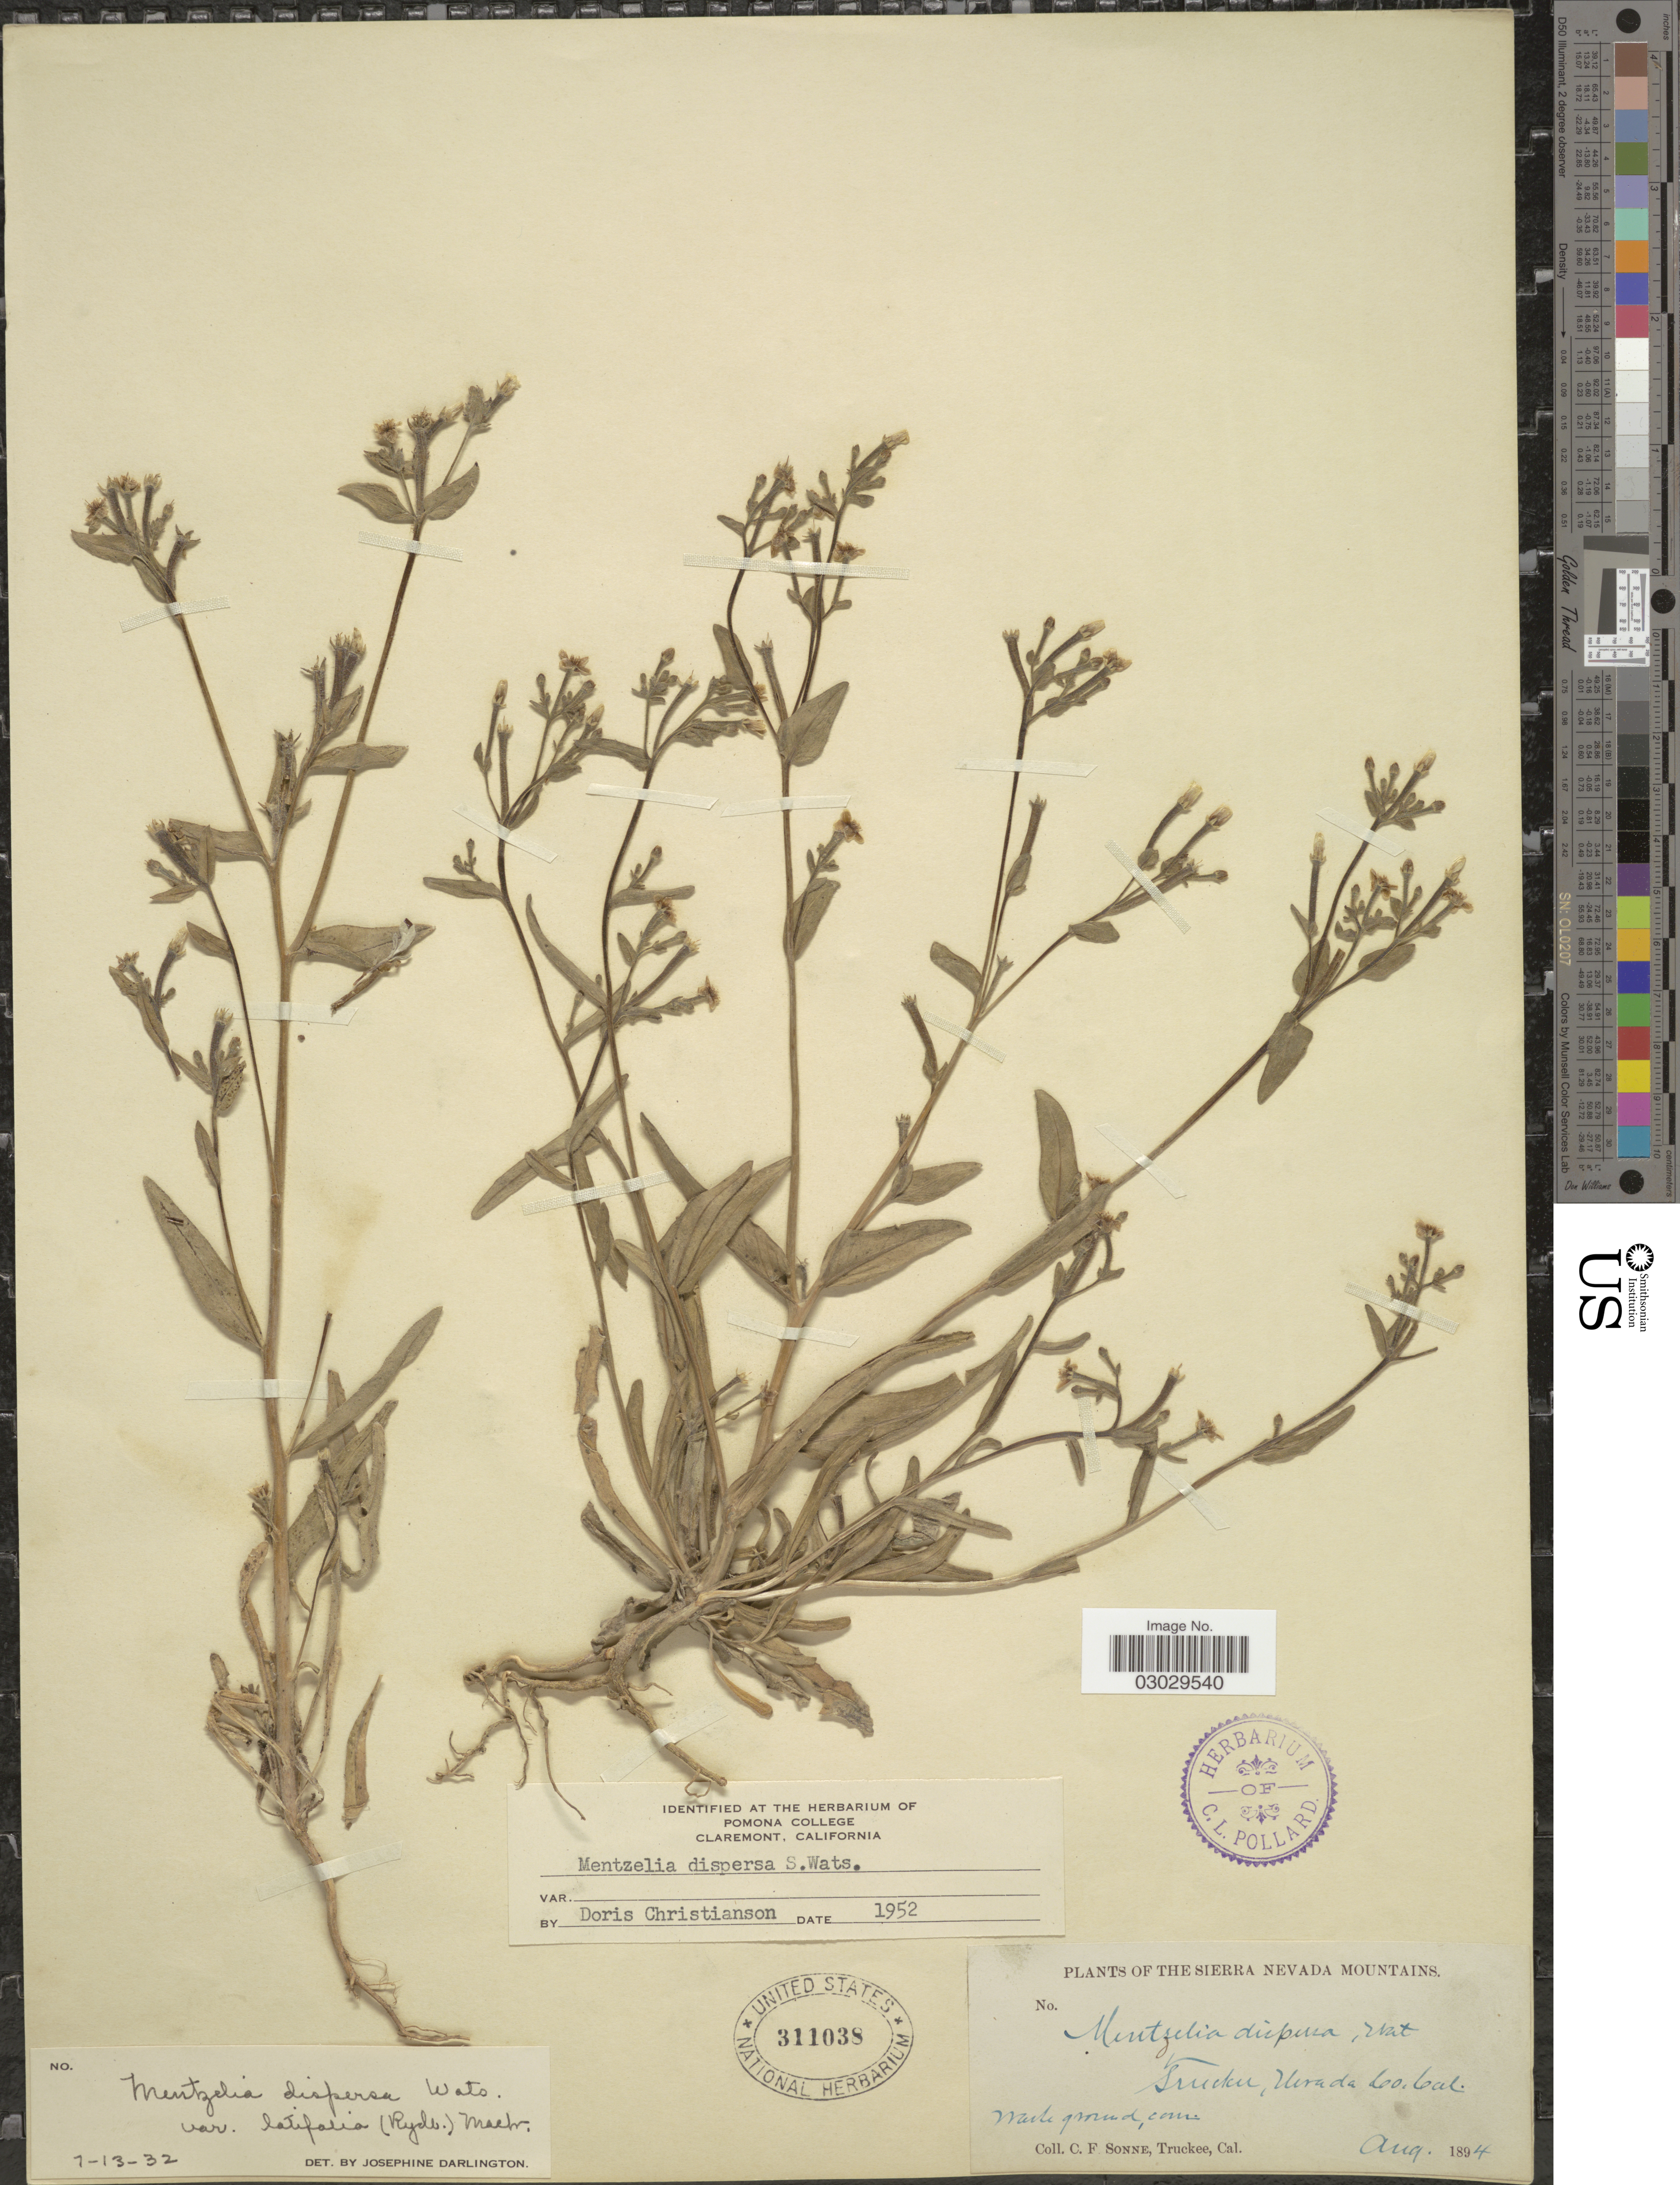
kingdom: Plantae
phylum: Tracheophyta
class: Magnoliopsida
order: Cornales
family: Loasaceae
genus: Mentzelia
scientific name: Mentzelia dispersa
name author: S. Watson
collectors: C. Sonne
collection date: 1894-08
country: United States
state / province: California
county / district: Nevada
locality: The Sierra Nevada Mountains. Truckee Nevada Co.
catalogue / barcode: US 311038